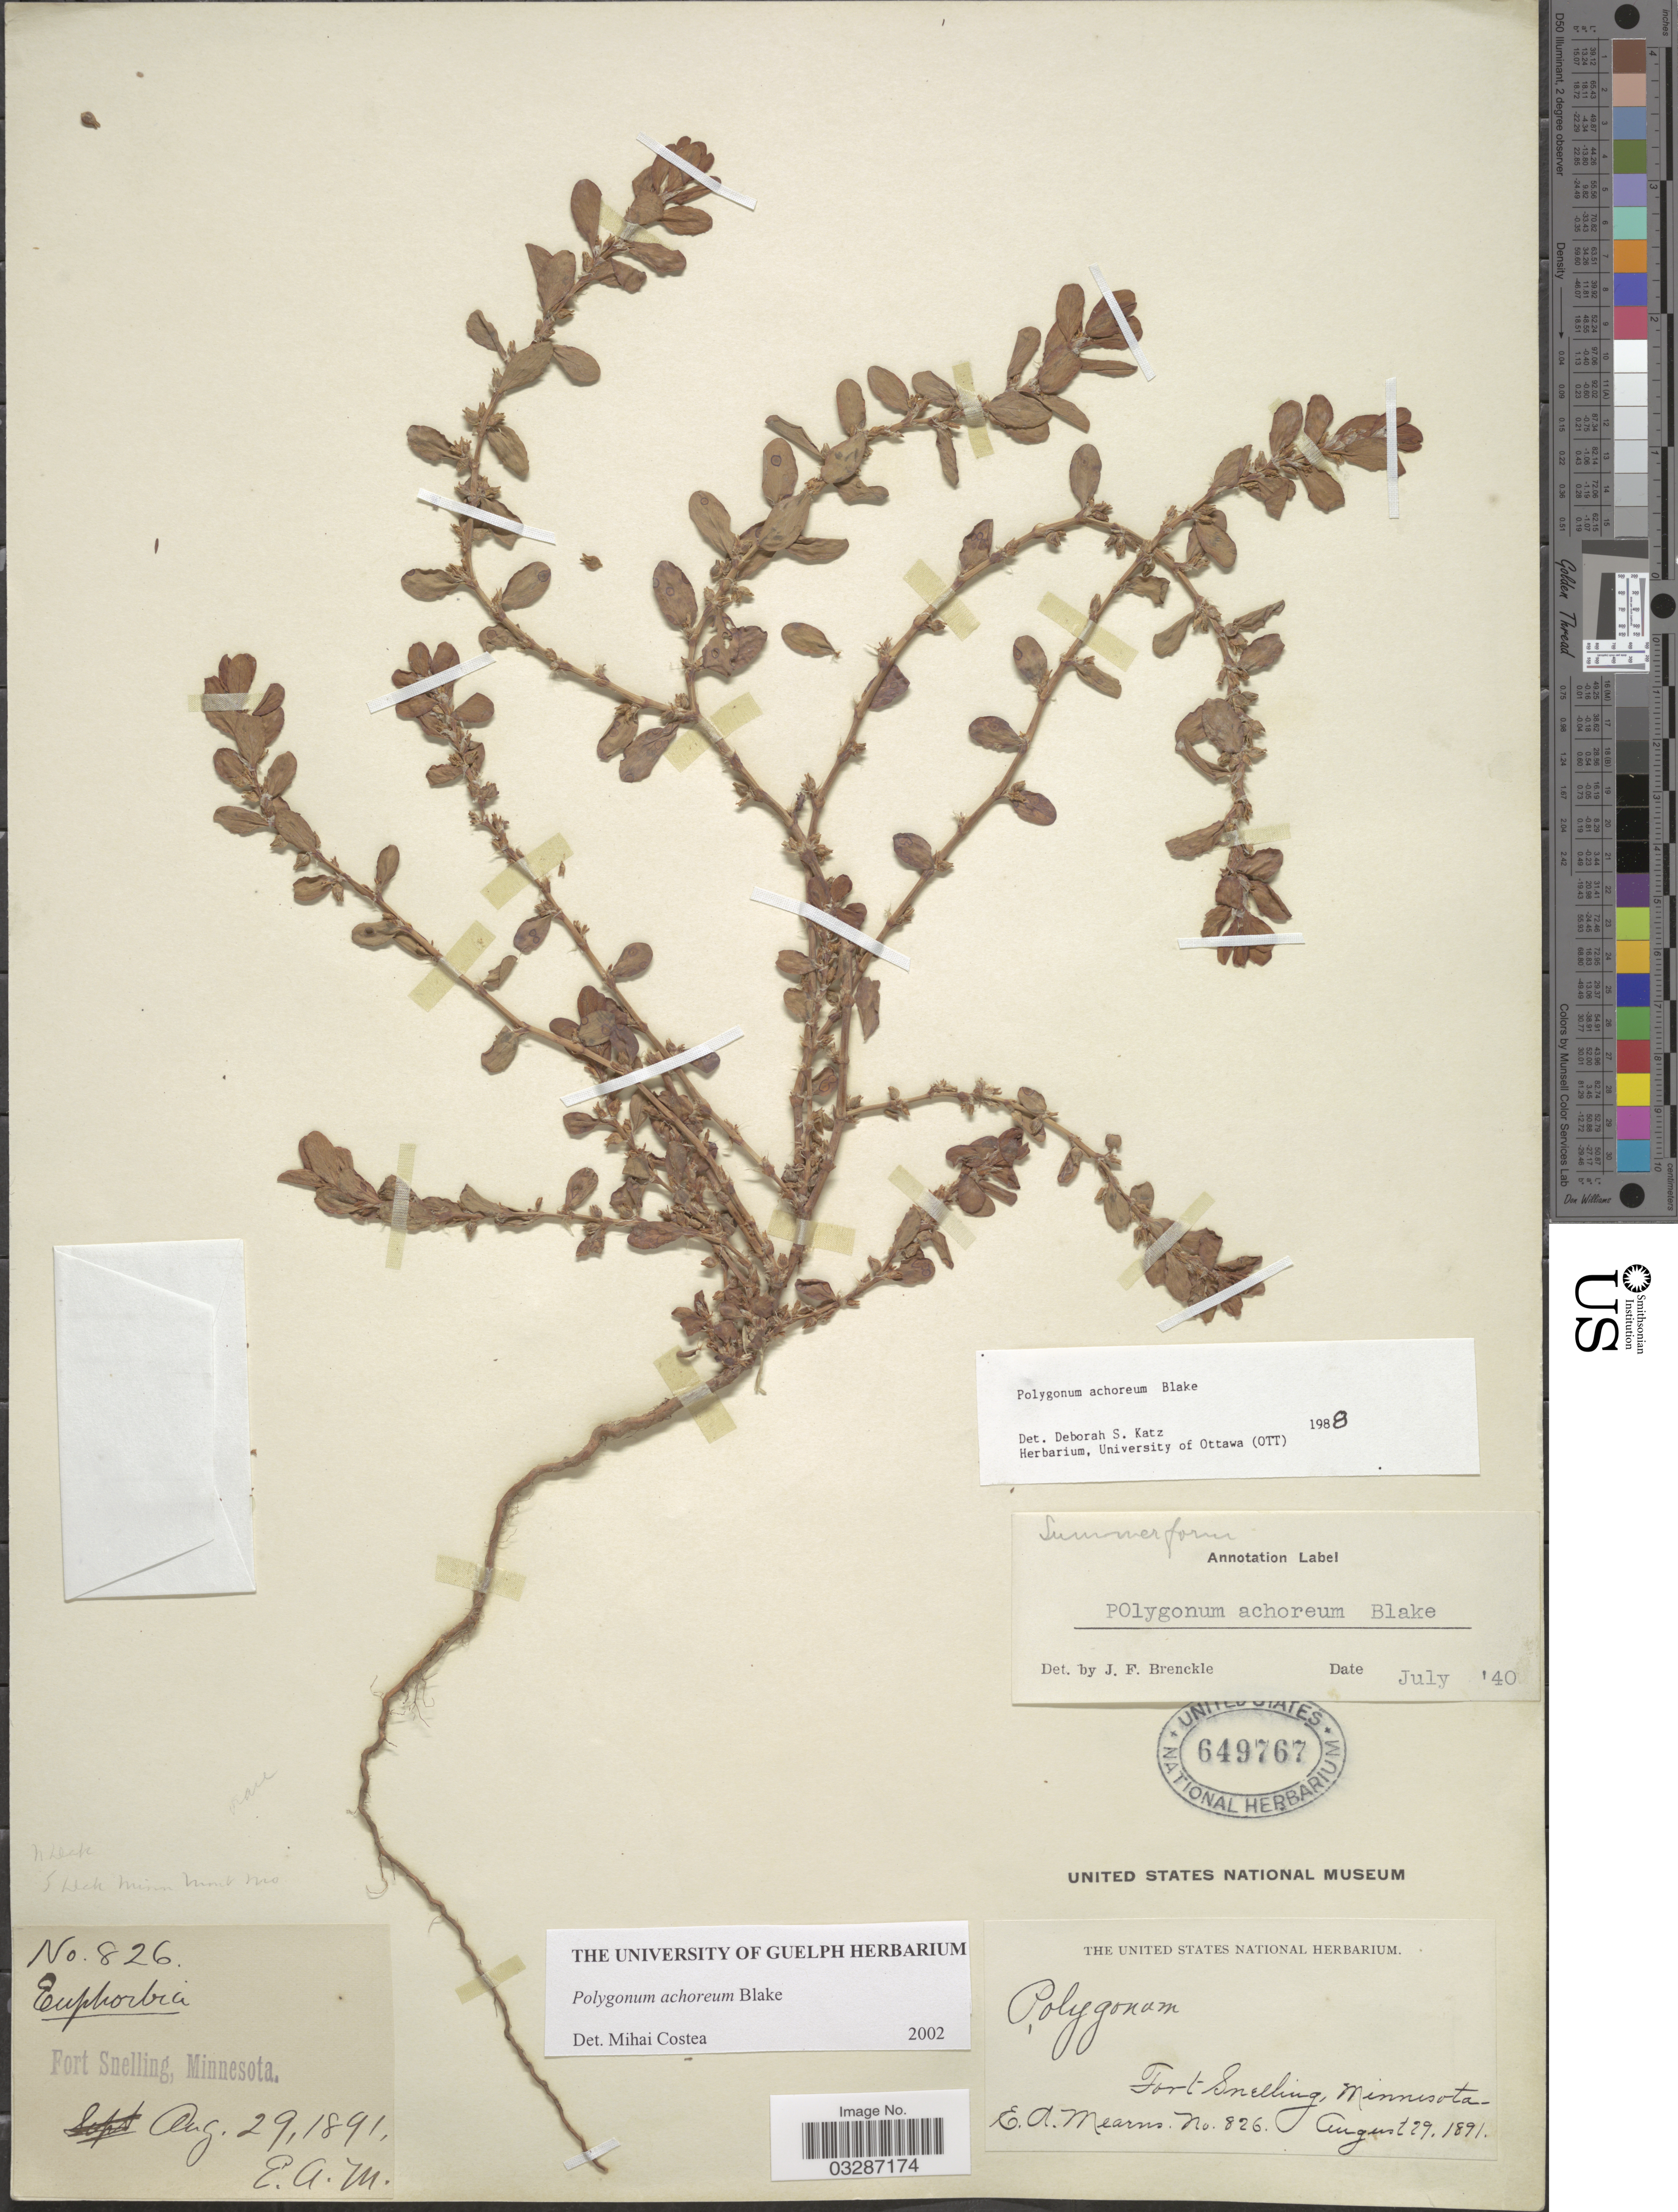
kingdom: Plantae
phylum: Tracheophyta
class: Magnoliopsida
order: Caryophyllales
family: Polygonaceae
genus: Polygonum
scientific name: Polygonum achoreum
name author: S.F. Blake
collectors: E. A. Mearns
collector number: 826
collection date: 1891-08-29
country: United States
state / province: Minnesota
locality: Fort Snelling.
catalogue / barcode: US 649767